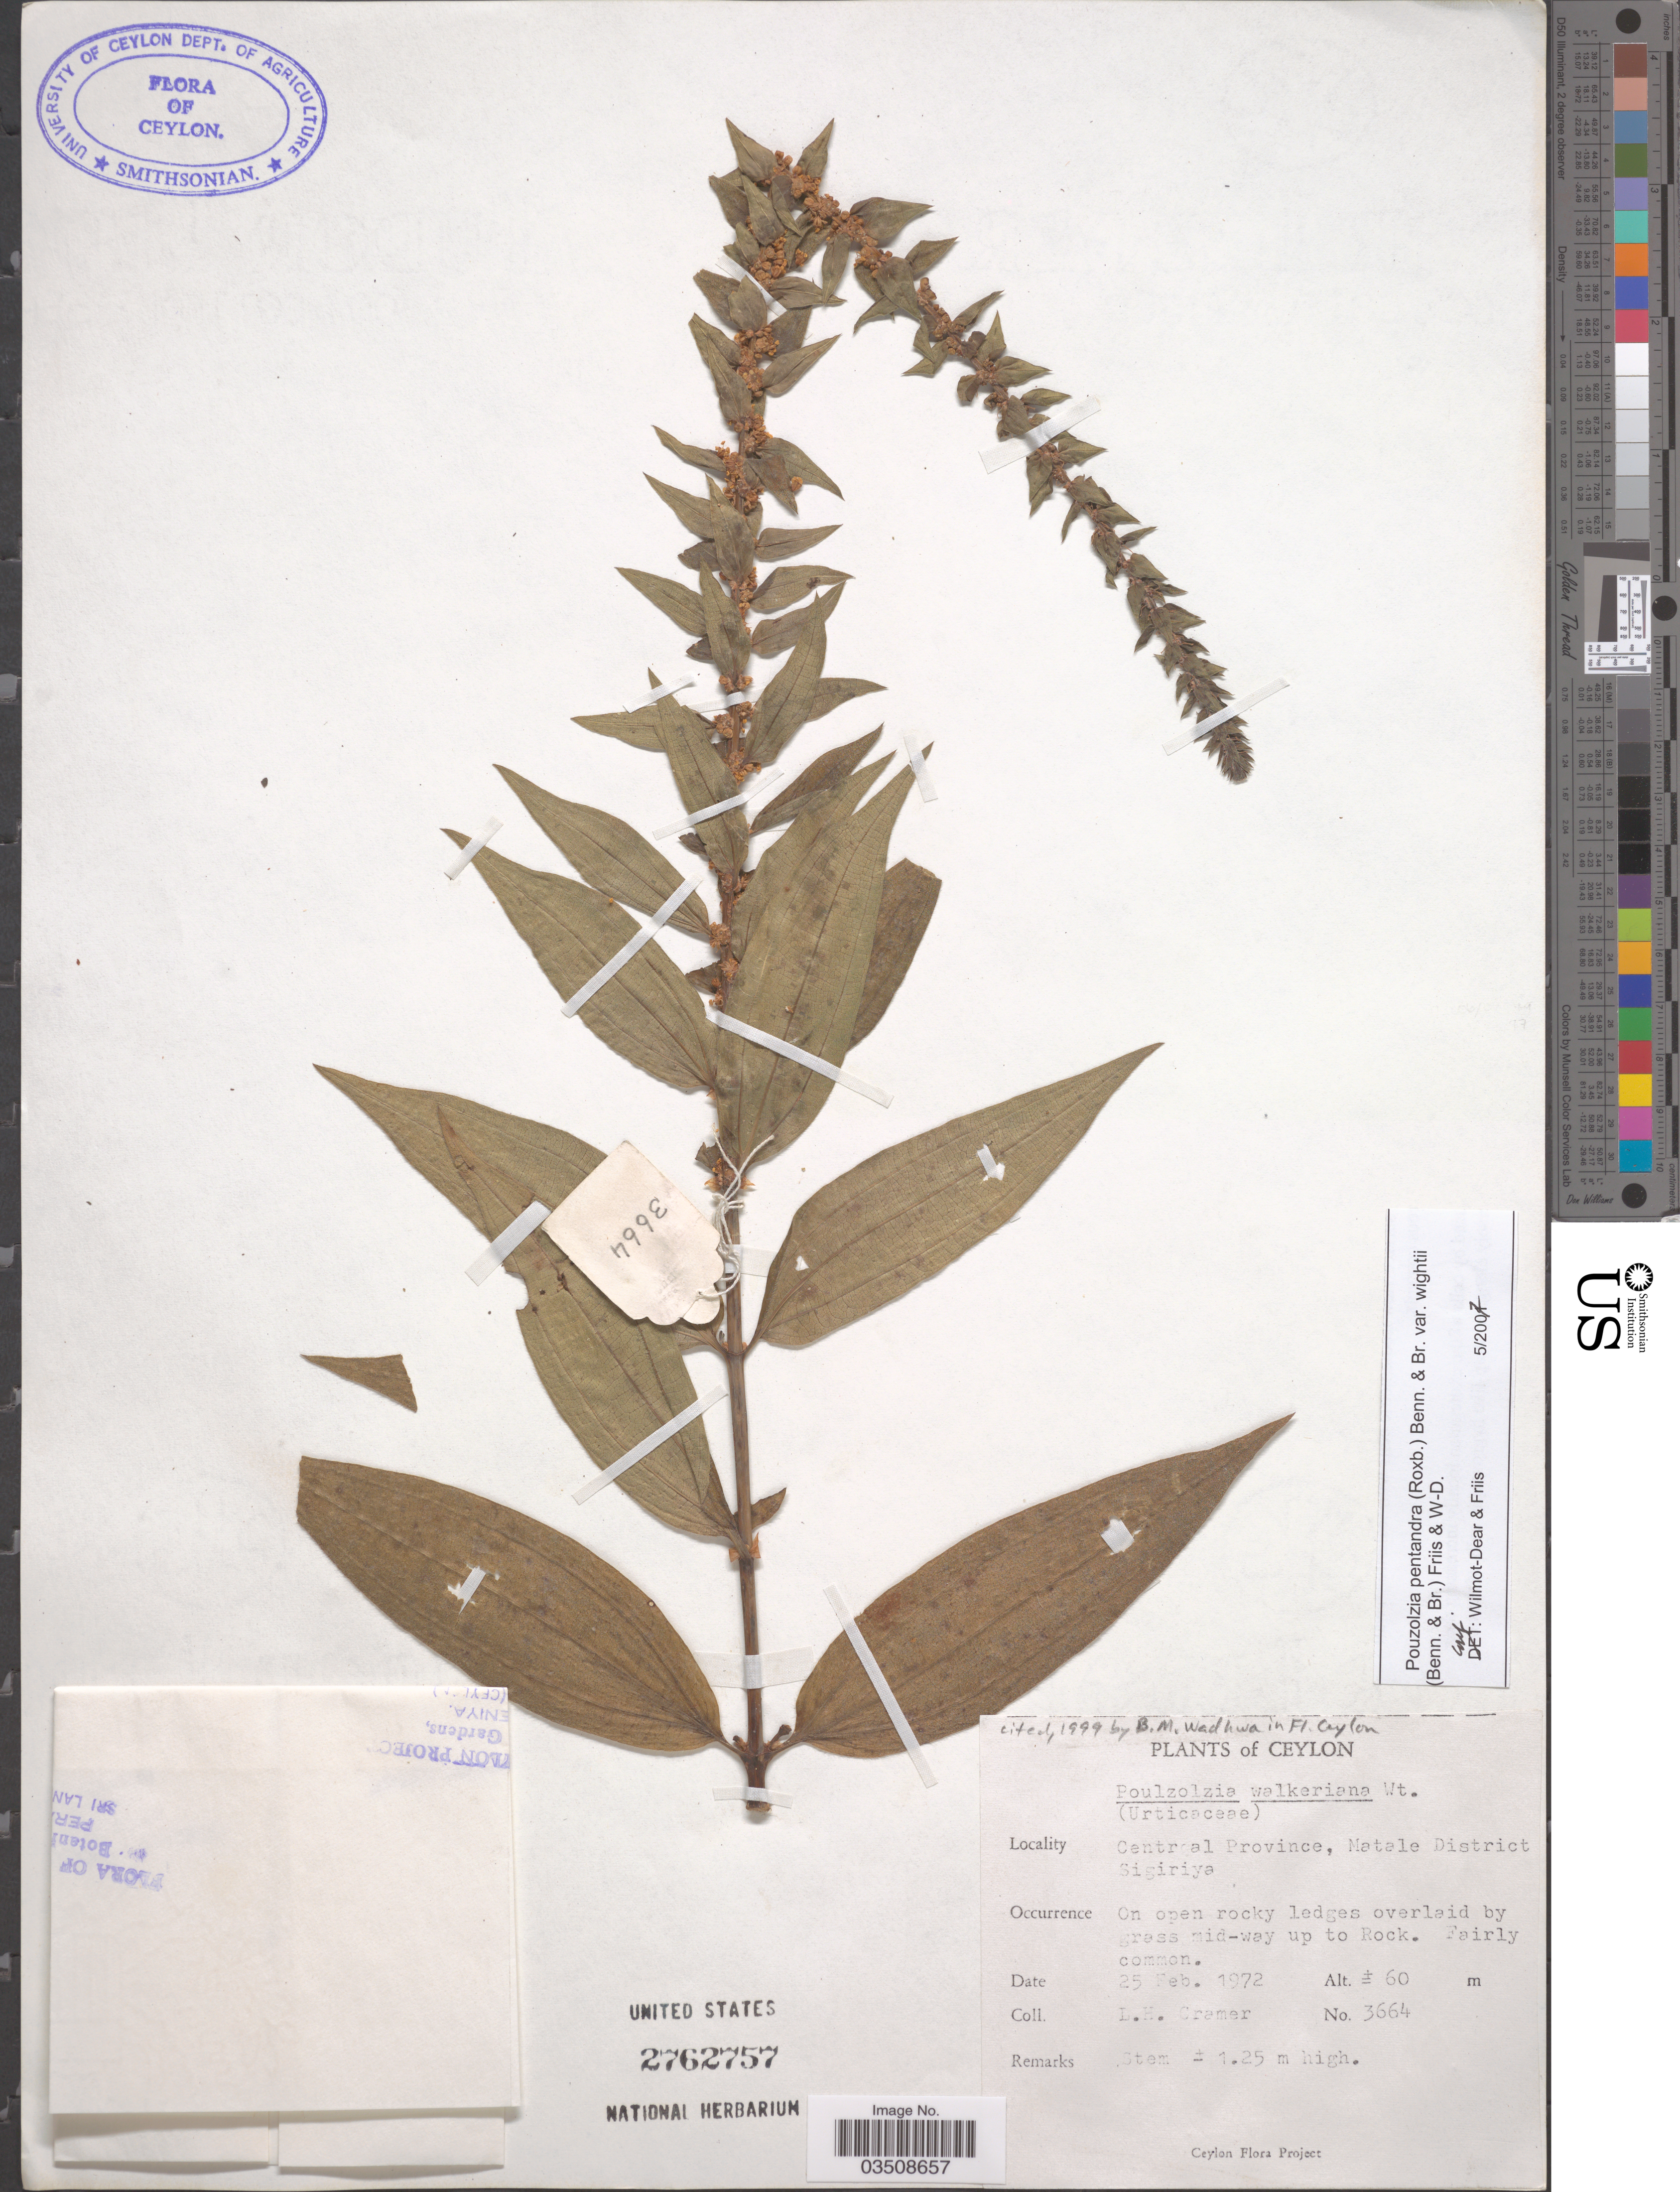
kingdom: Plantae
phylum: Tracheophyta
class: Magnoliopsida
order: Rosales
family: Urticaceae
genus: Gonostegia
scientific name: Gonostegia pentandra var. wightii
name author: (Benn.) Pull. & Karupp.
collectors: L. H. Cramer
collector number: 3664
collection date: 1972-02-25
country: Sri Lanka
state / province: Central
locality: Ceylon. Matale District Sigiriya.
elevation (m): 60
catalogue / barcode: US 2762757